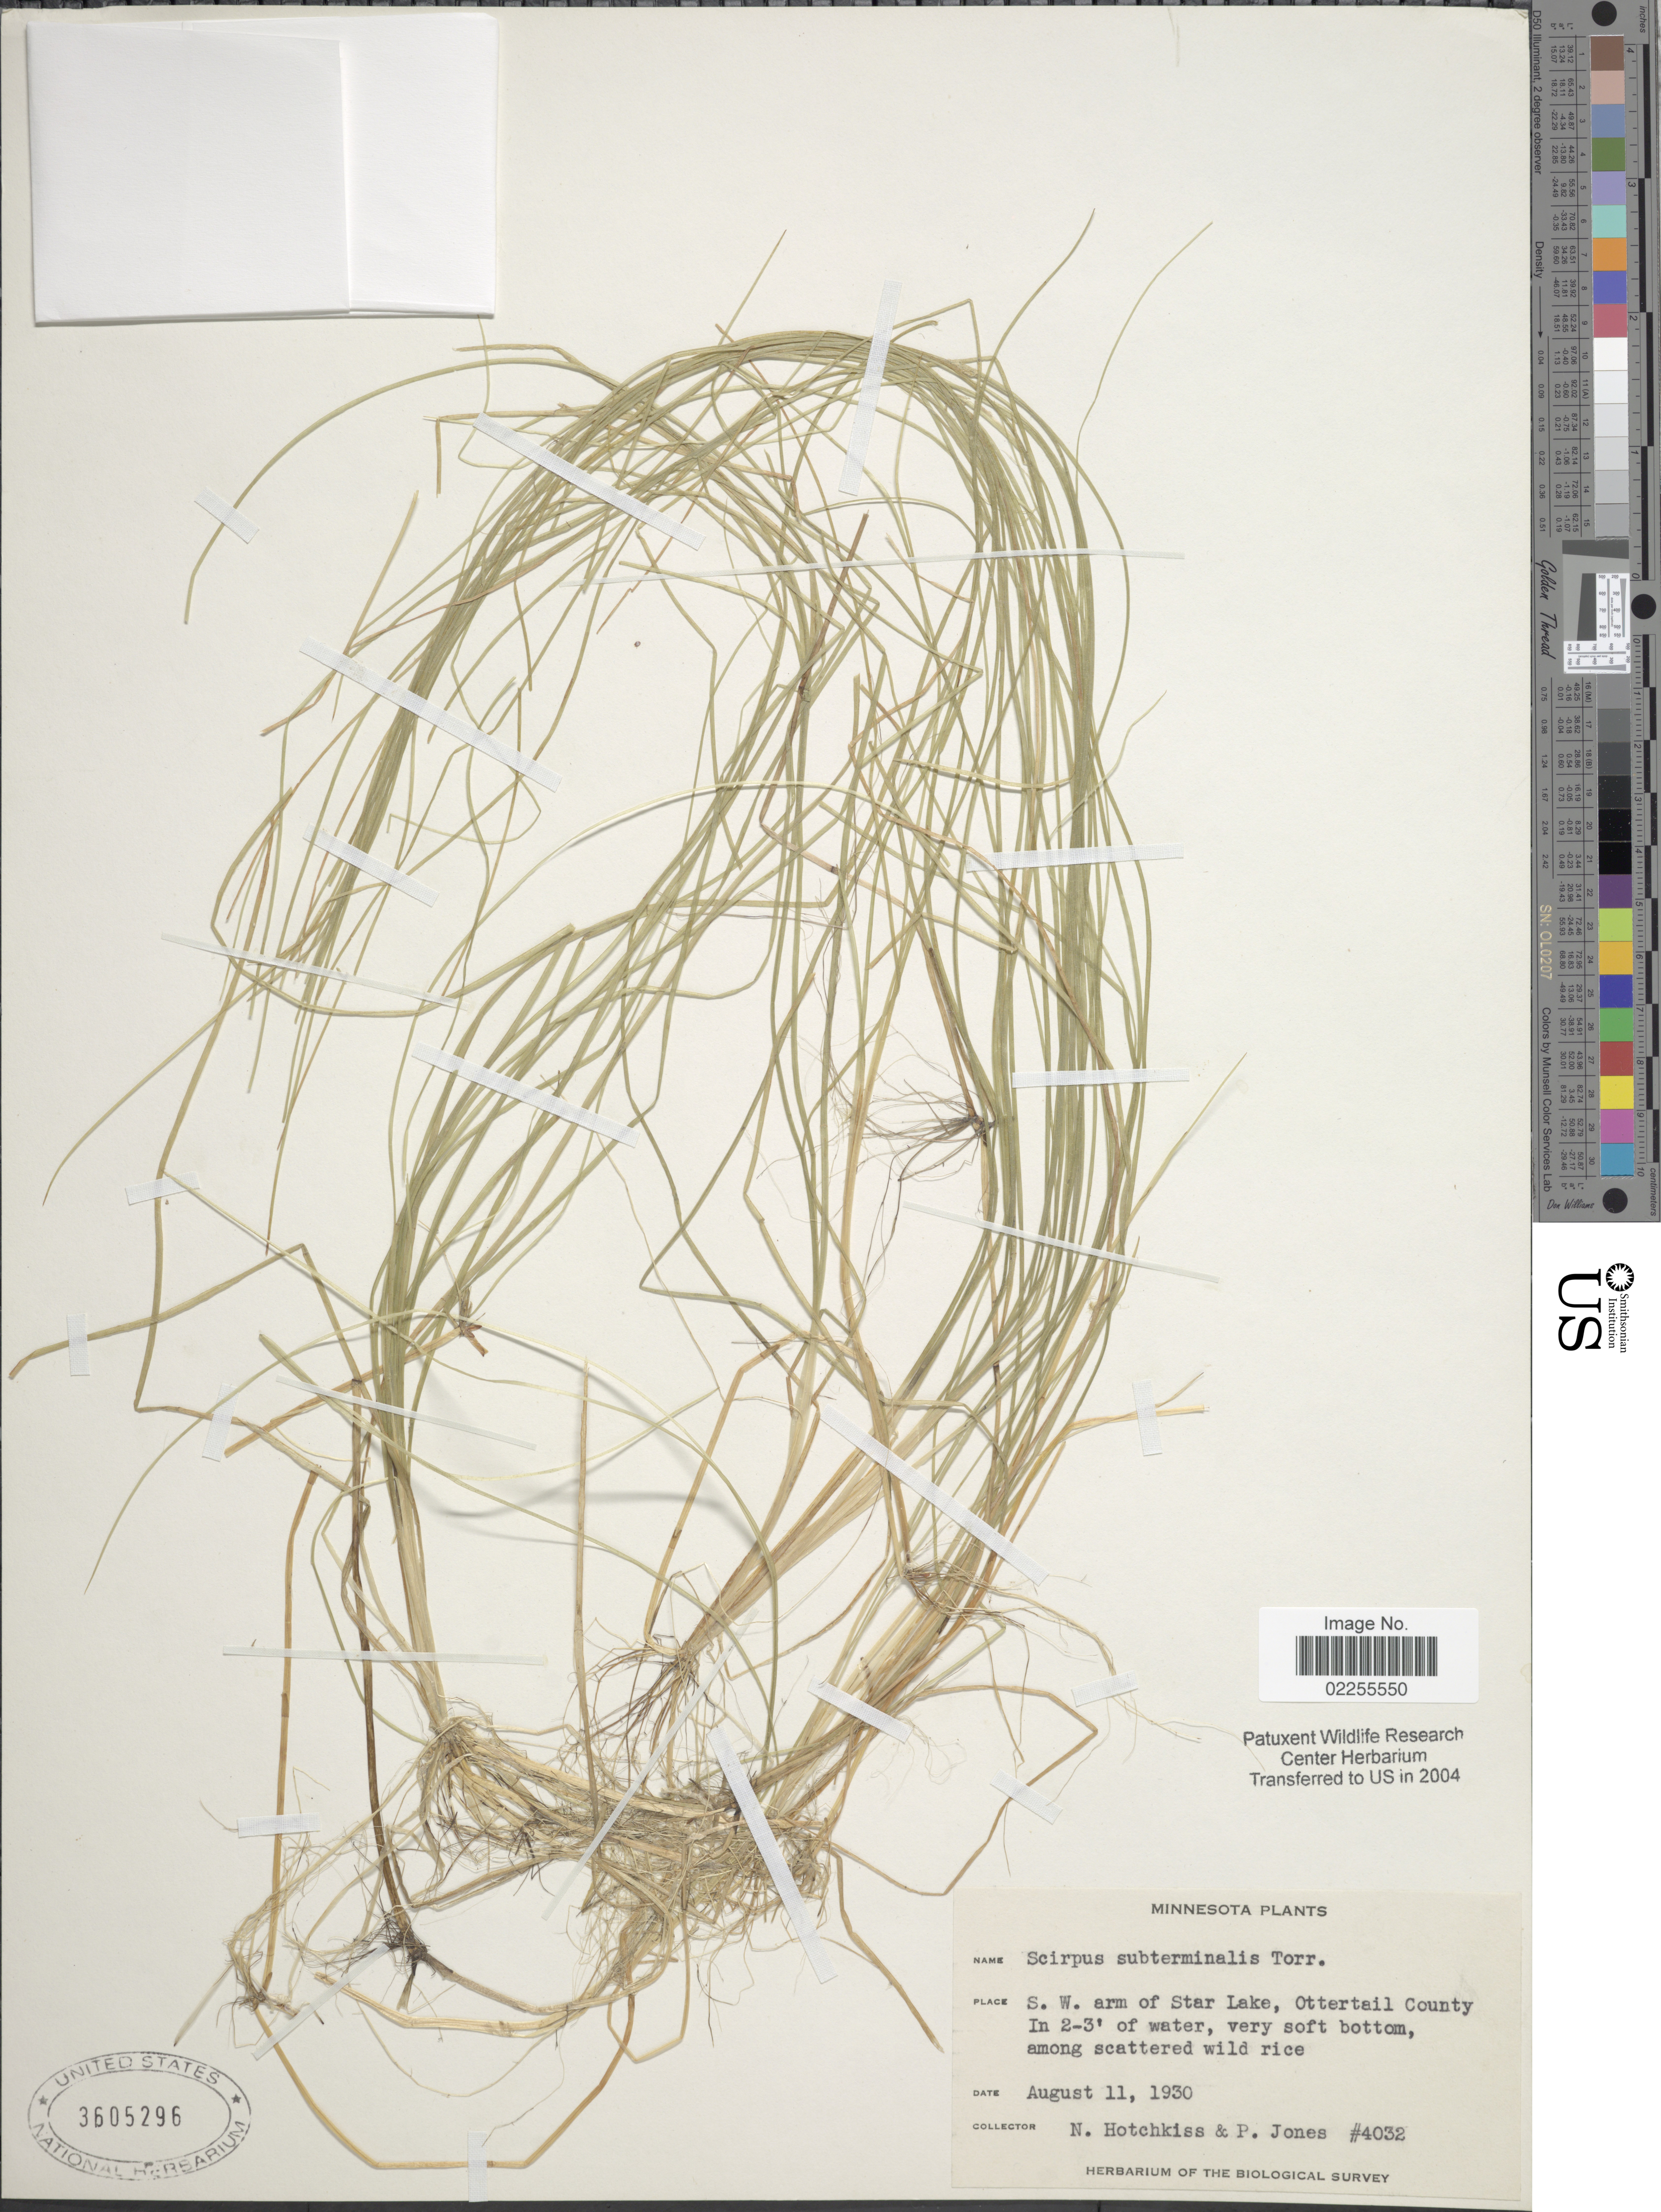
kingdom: Plantae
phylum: Tracheophyta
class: Liliopsida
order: Poales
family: Cyperaceae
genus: Schoenoplectus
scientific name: Schoenoplectus subterminalis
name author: (Torr.) Soják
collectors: N. Hotchkiss & P. Jones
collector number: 4032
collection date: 1930-08-11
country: United States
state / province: Minnesota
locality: S.W. arm of Star Lake, Ottertail County, among scattered wild rice.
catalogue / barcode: US 3605296